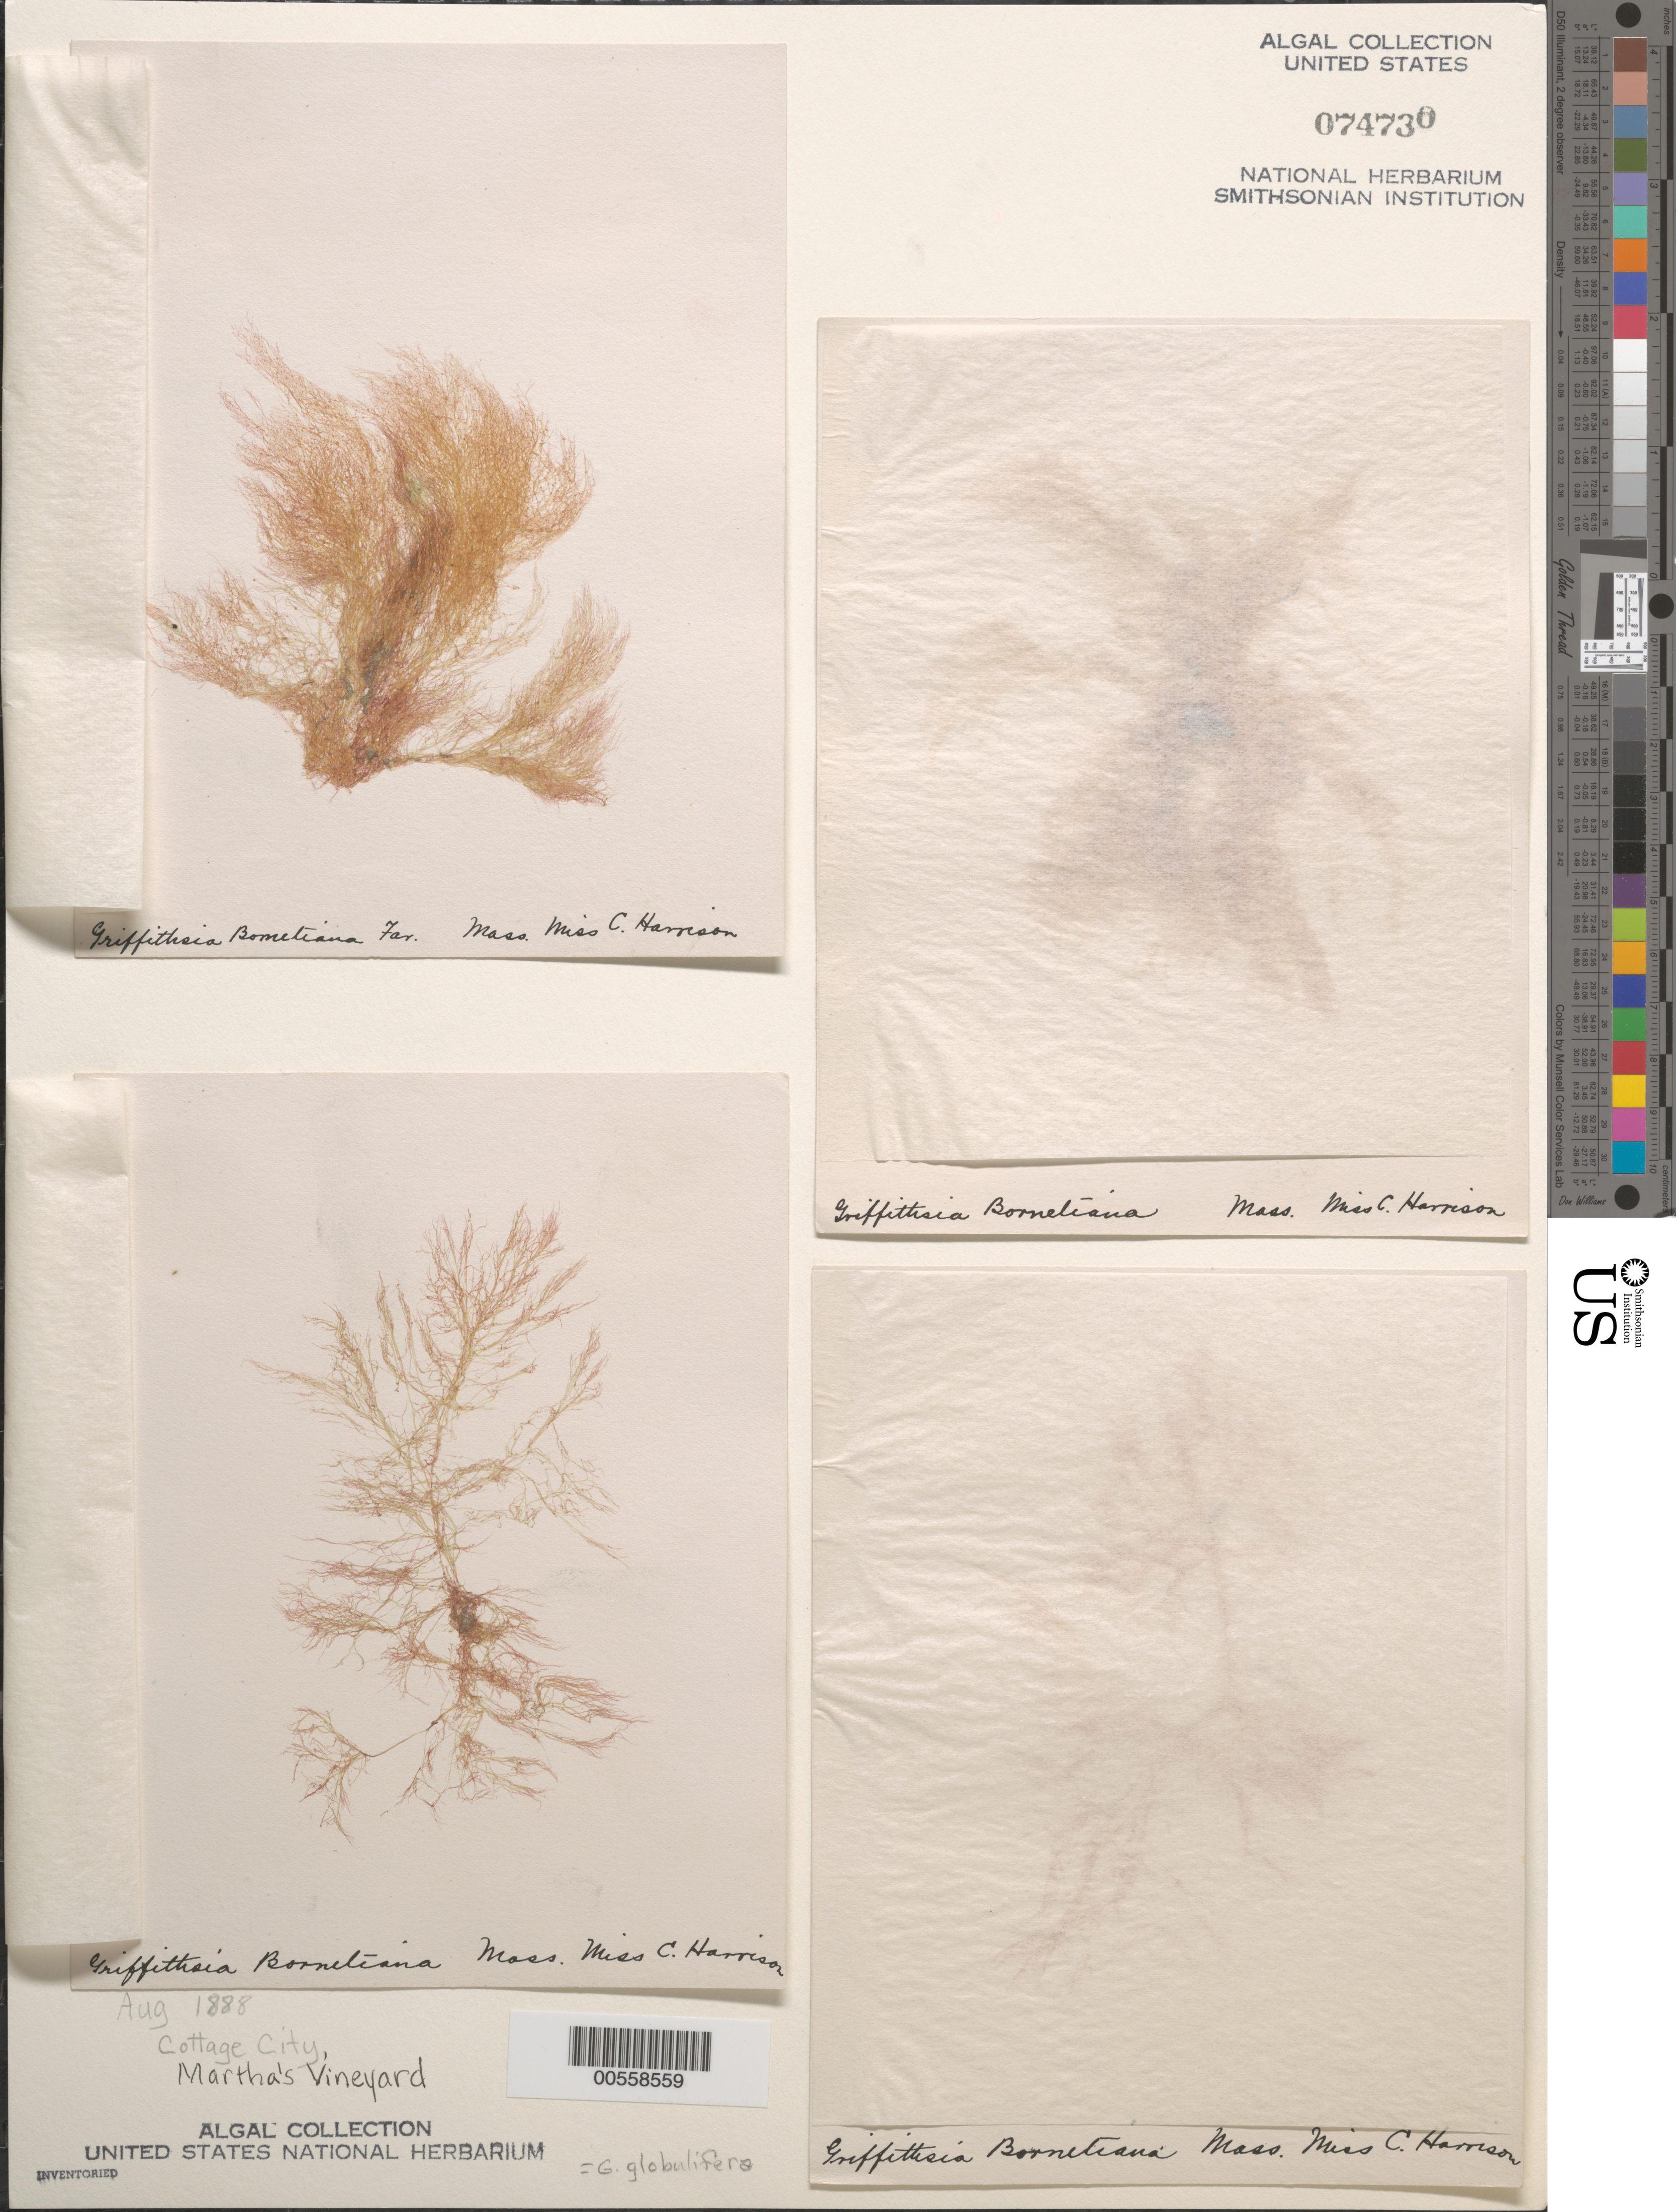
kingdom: Plantae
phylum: Rhodophyta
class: Florideophyceae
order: Ceramiales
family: Wrangeliaceae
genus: Griffithsia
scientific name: Griffithsia globulifera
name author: Harv. ex Kütz.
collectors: C. Harrison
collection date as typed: Aug 1888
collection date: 1888-08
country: United States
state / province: Massachusetts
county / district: Dukes County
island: Martha's Vineyard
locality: Cottage City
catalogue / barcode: US 74730